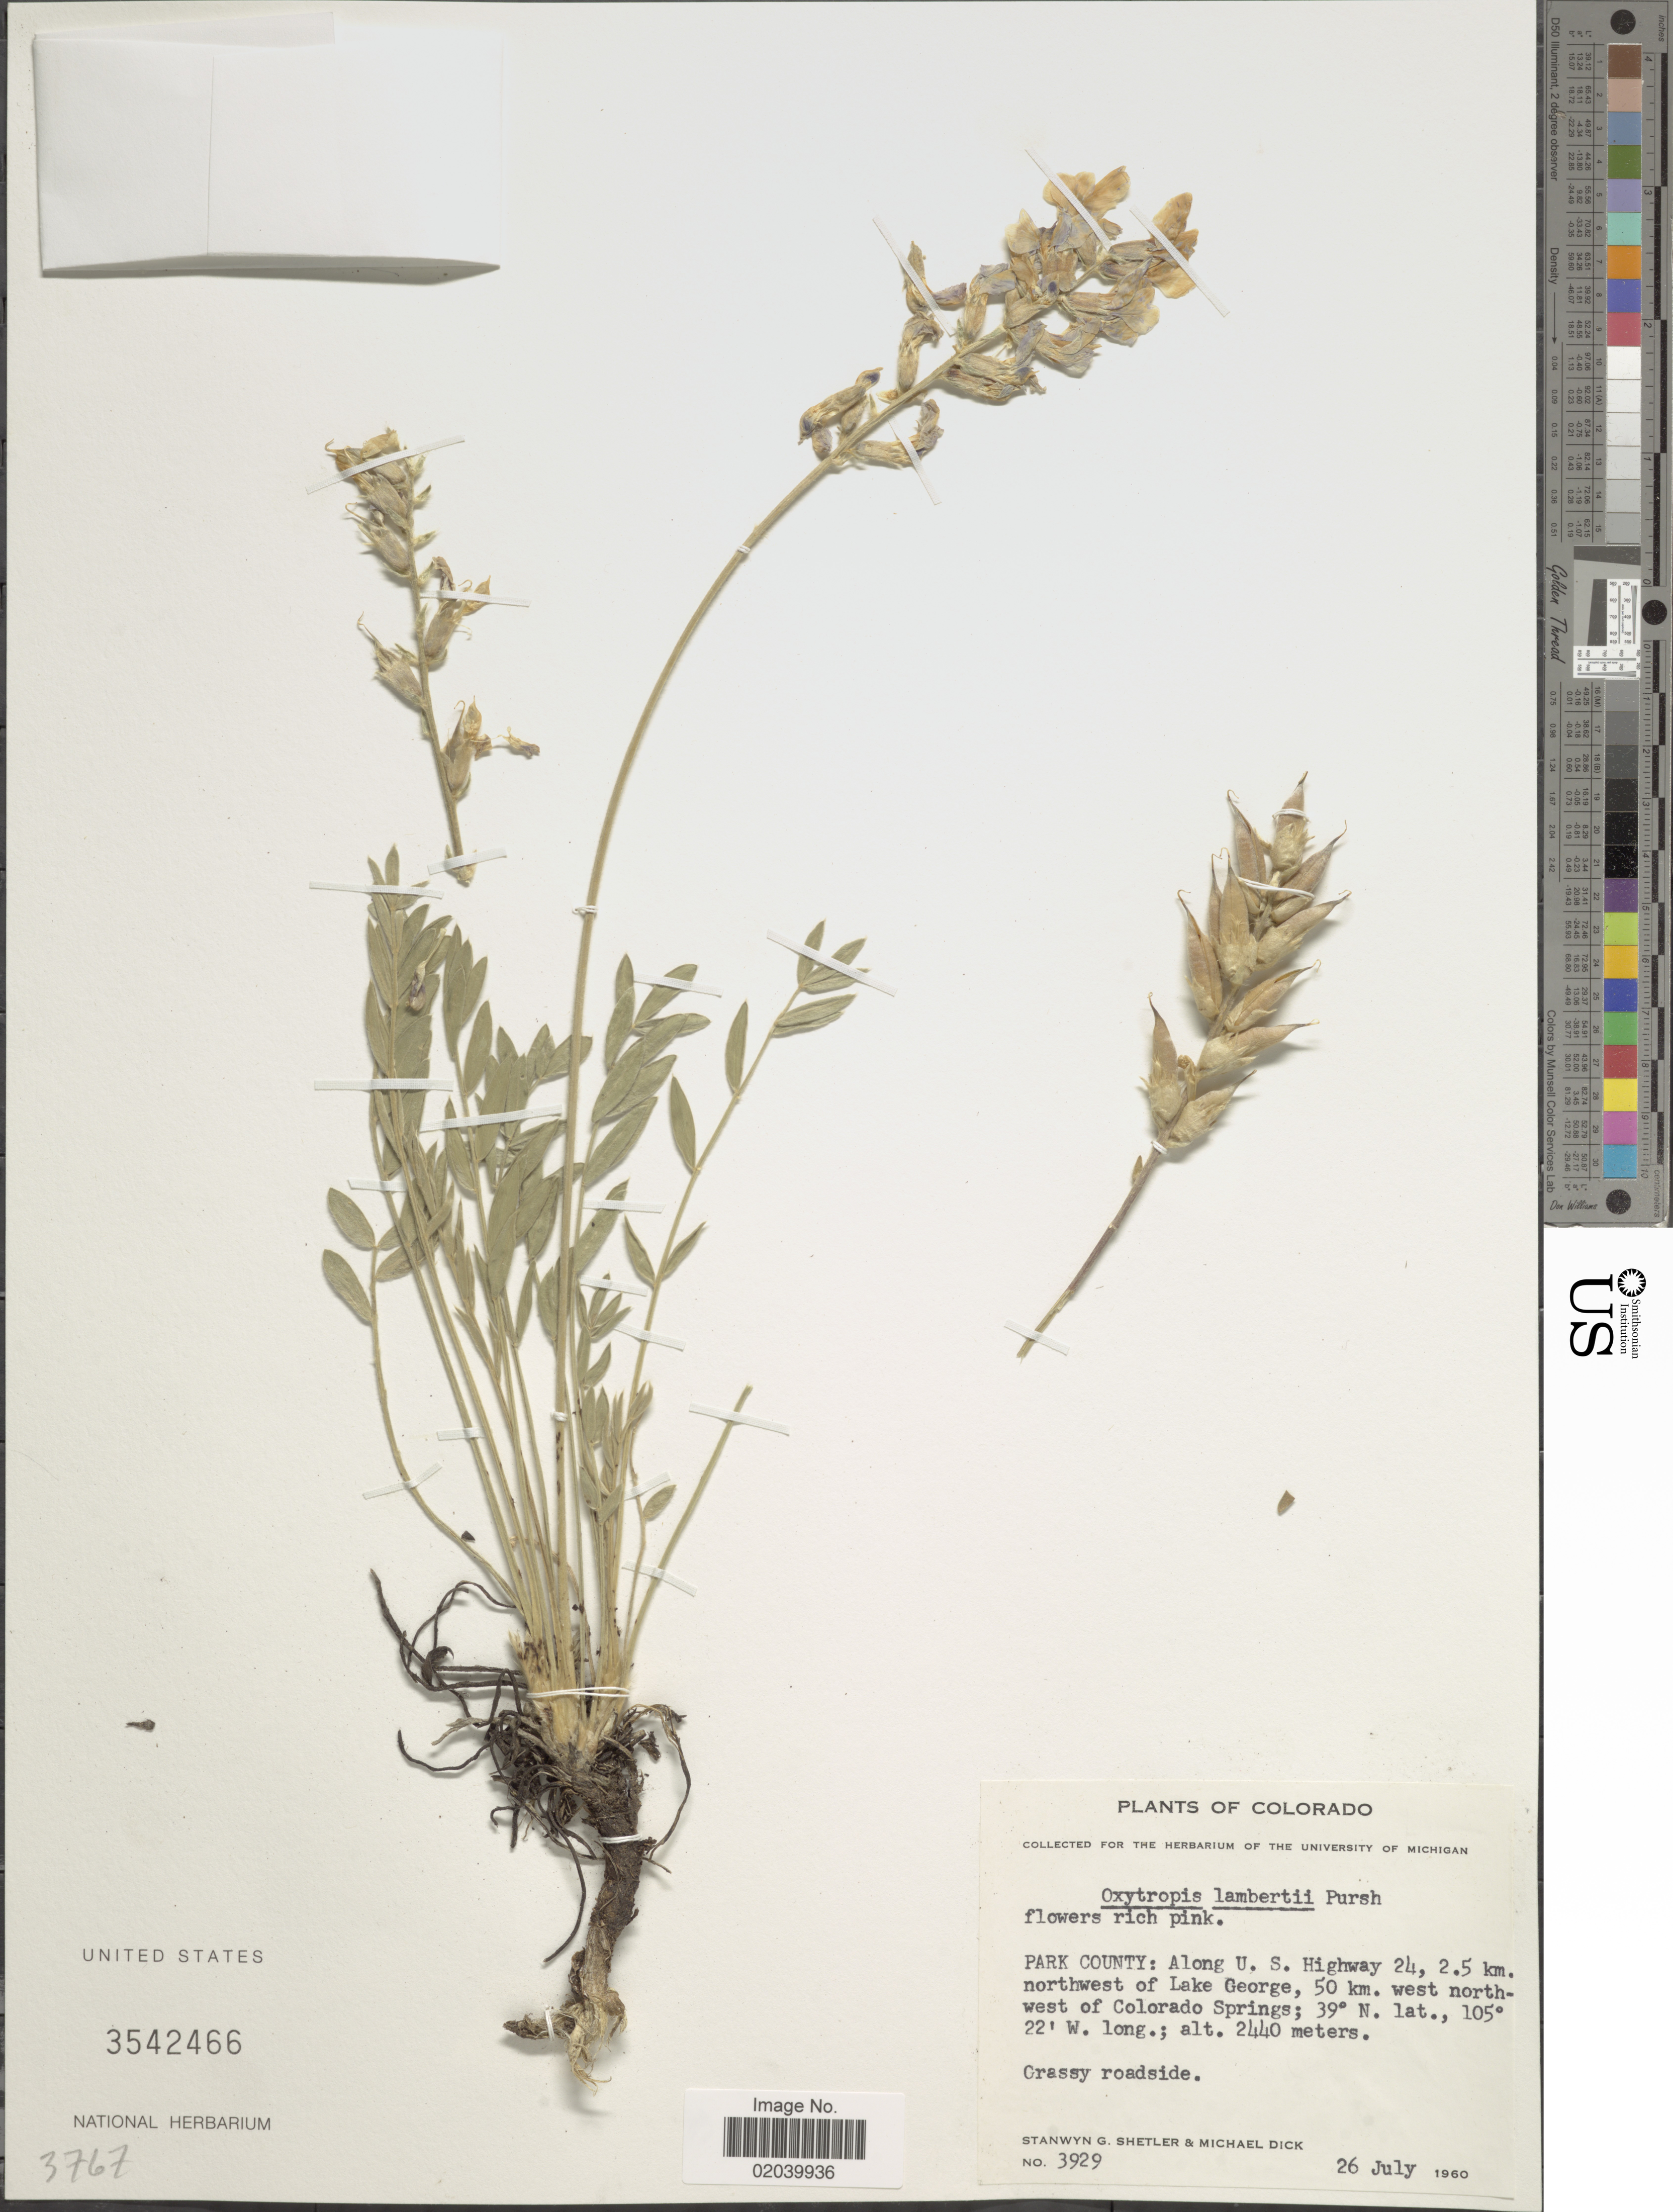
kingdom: Plantae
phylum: Tracheophyta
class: Magnoliopsida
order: Fabales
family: Fabaceae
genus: Oxytropis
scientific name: Oxytropis lambertii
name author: Pursh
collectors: S. Shetler & M. Dick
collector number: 3929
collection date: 1960-07-26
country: United States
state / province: Colorado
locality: Park County: Along U.S. Highway 24, 2.5 km. northwest of Lake George, 50 km. west northwest of Colorado Springs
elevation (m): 2440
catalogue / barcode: US 3542466